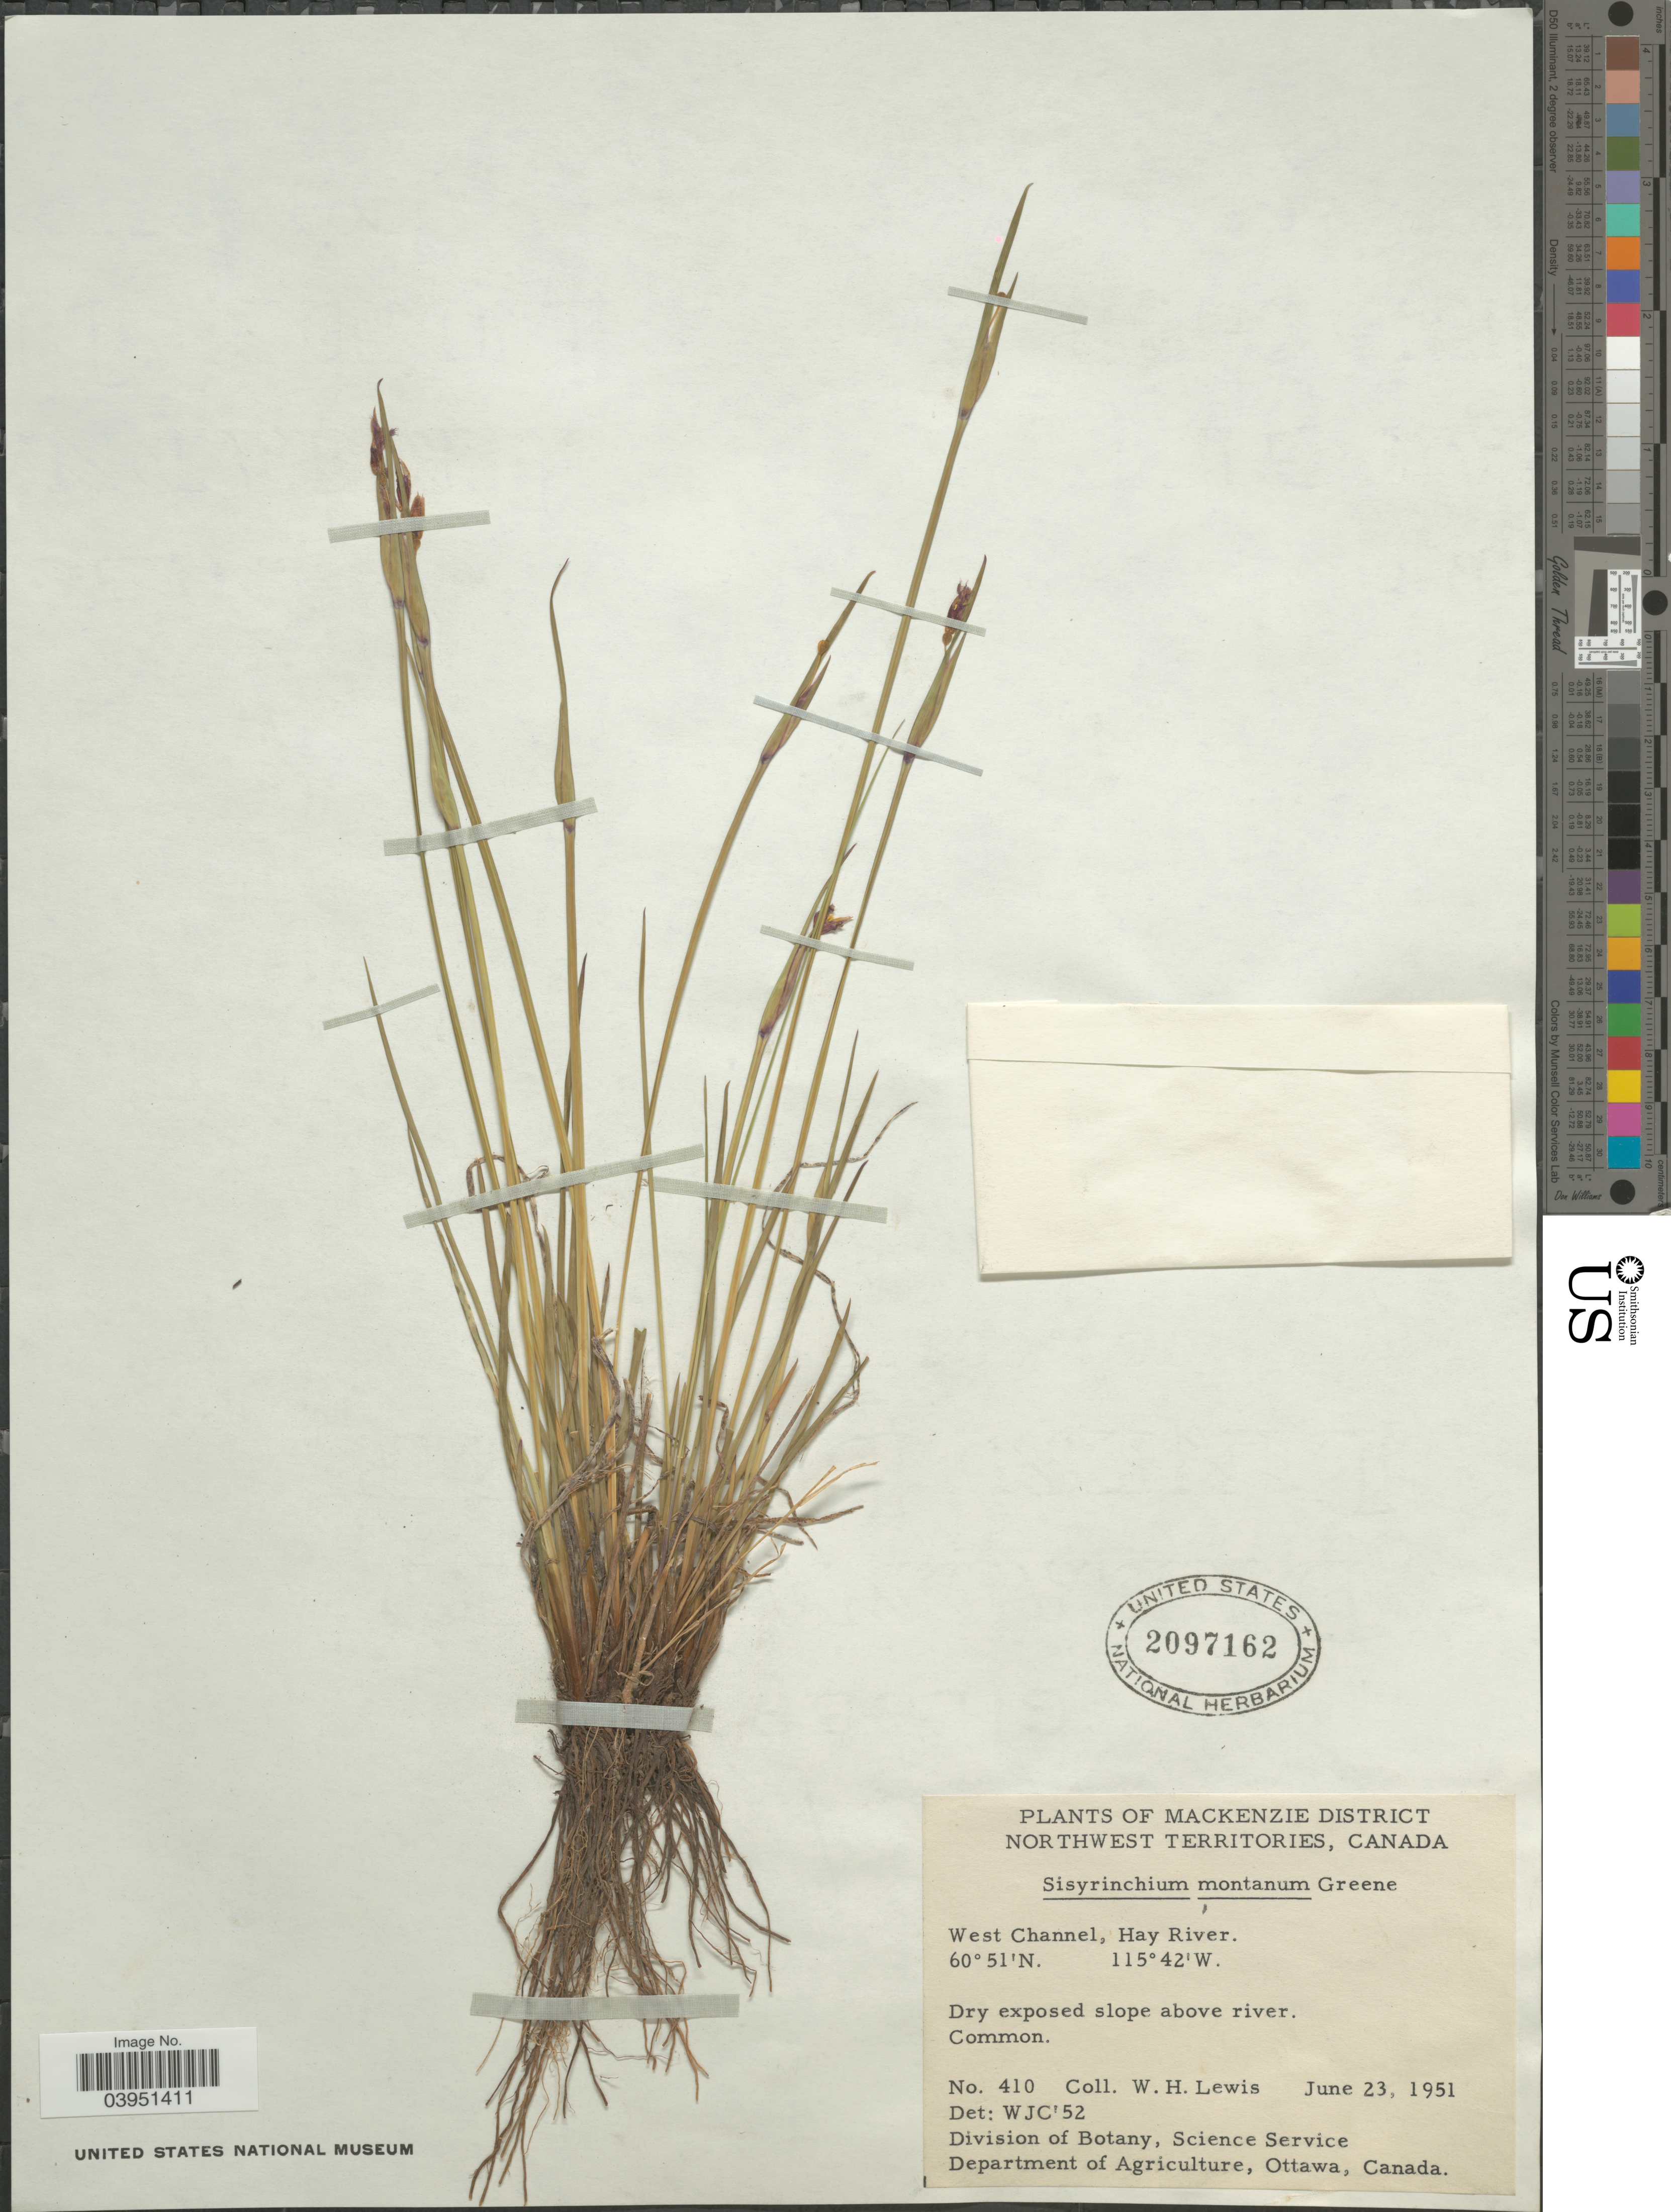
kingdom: Plantae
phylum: Tracheophyta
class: Liliopsida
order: Asparagales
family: Iridaceae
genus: Sisyrinchium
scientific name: Sisyrinchium montanum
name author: Greene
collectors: W. H. Lewis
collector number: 410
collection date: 1951-06-23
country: Canada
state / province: Northwest Territories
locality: Mackenzie District. West Channel, Hay River. Dry exposed slope above river.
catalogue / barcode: US 2097162